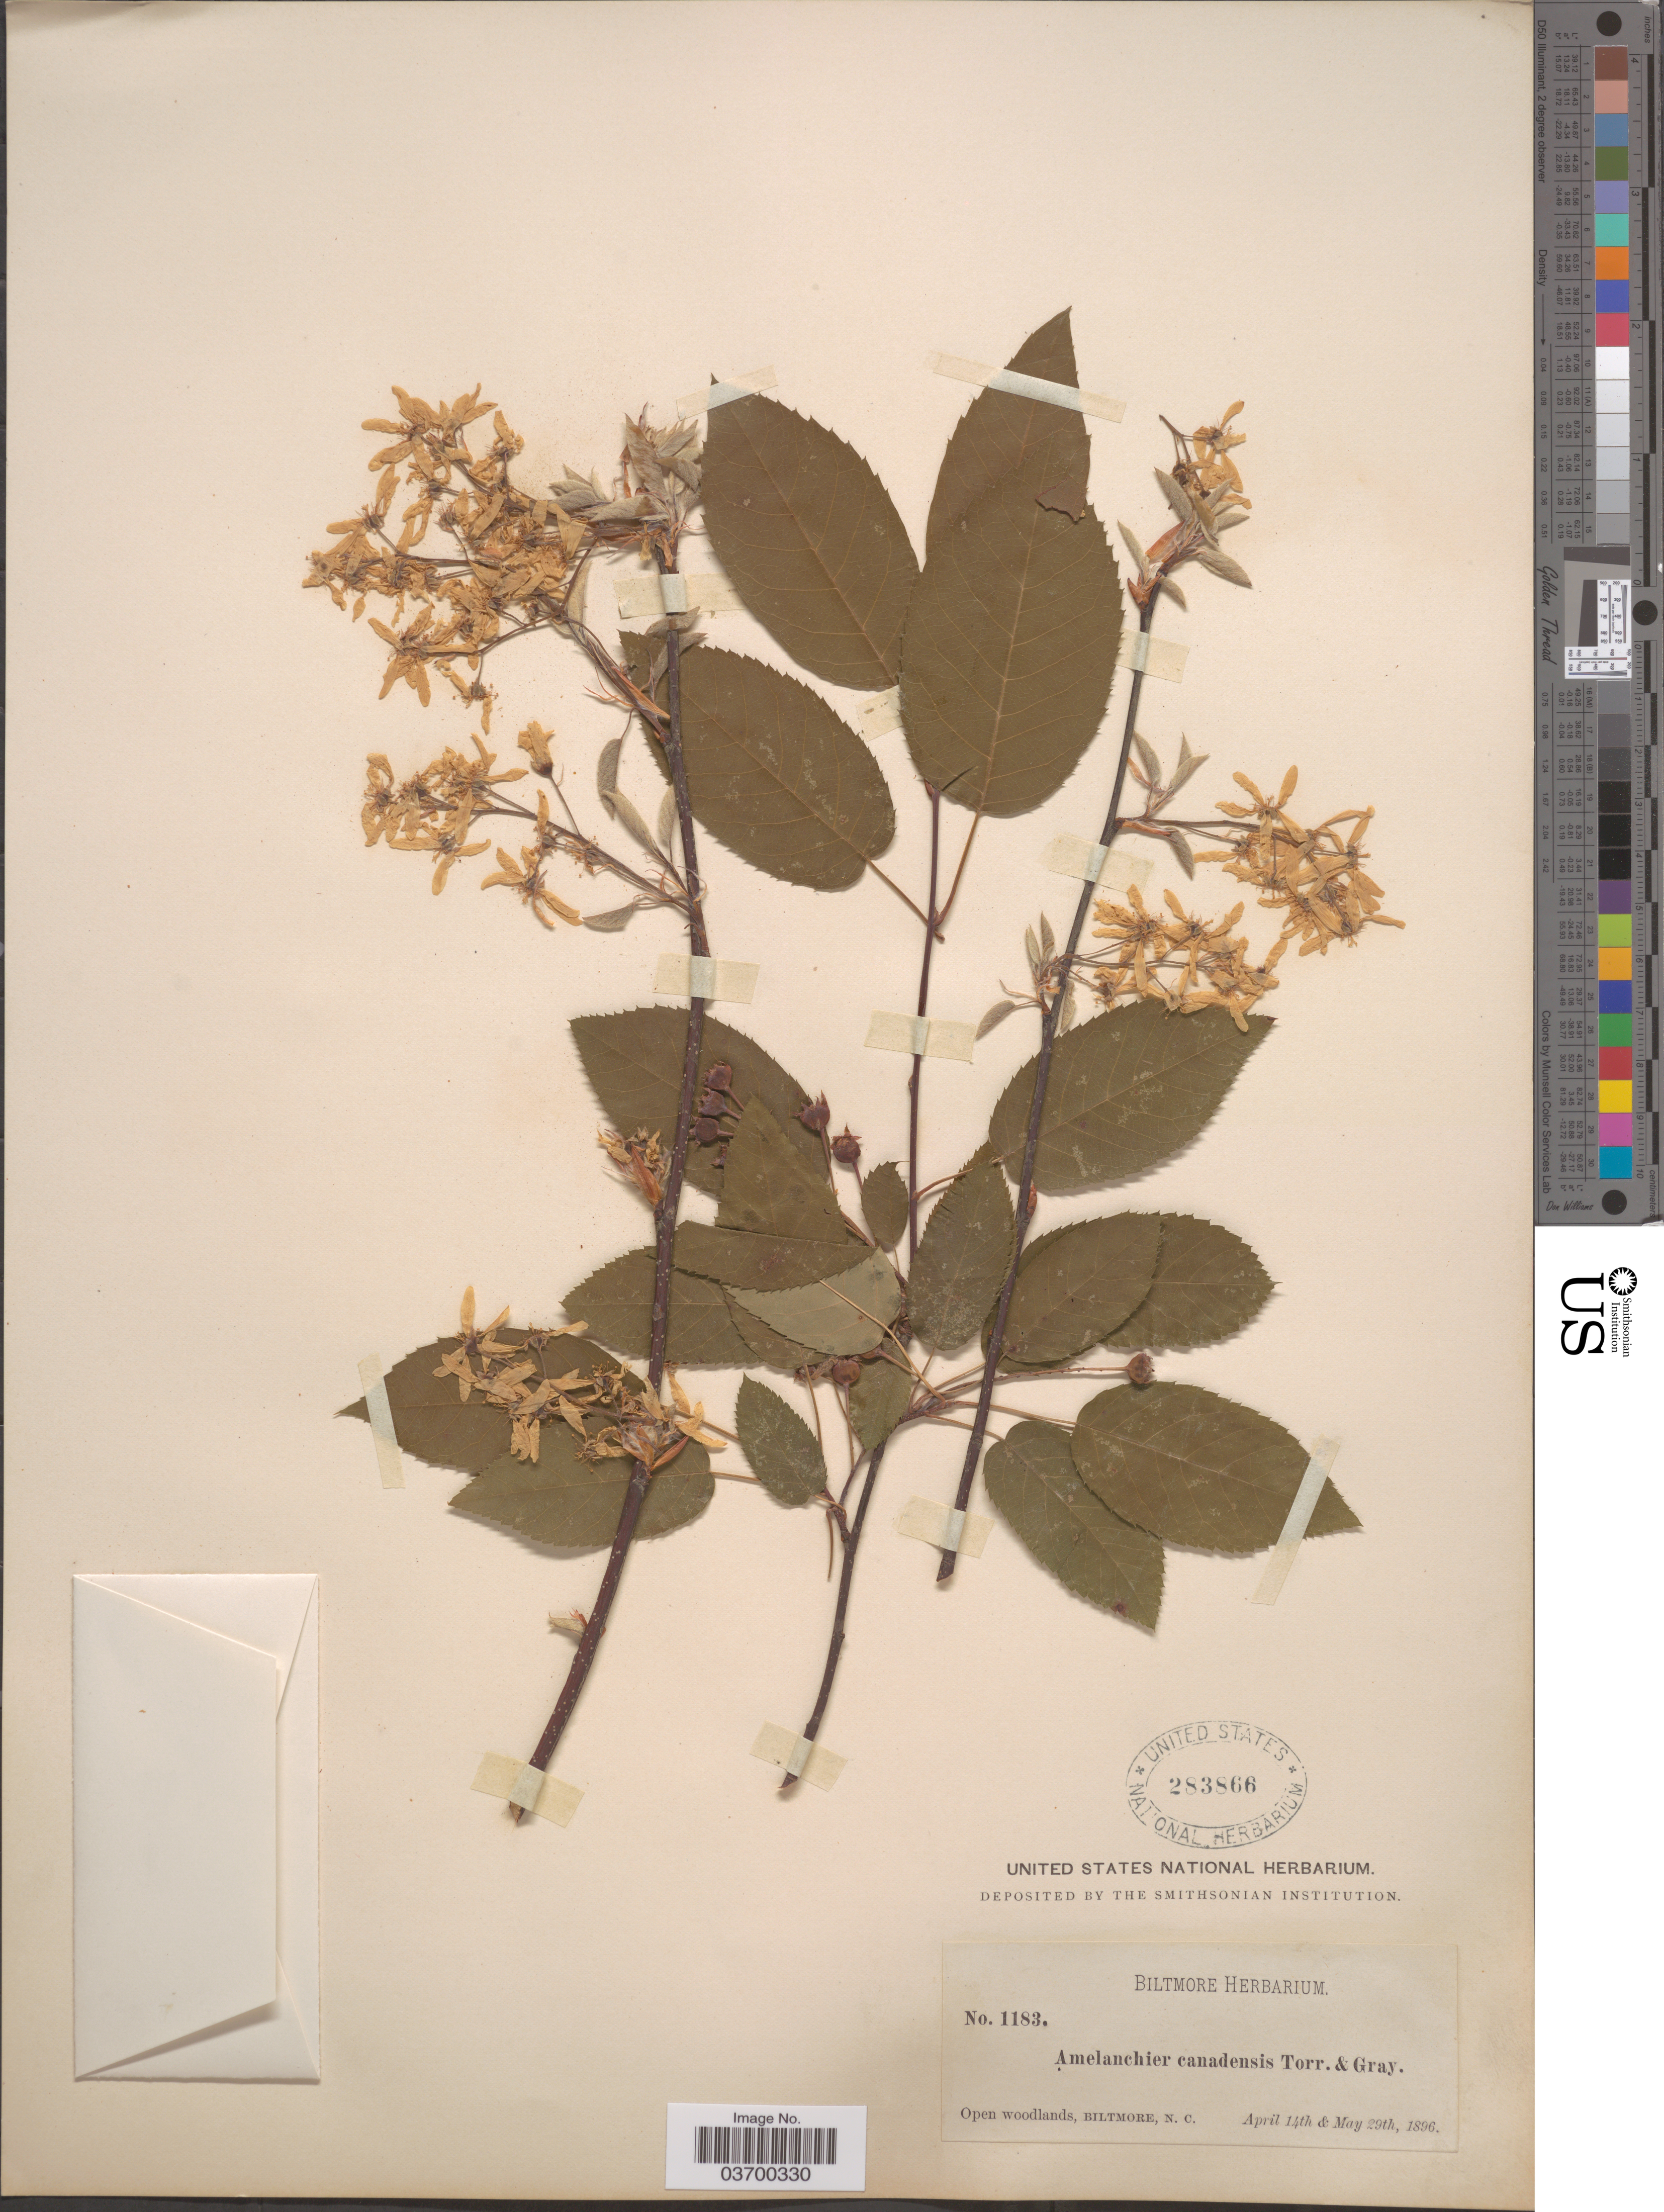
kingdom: Plantae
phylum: Tracheophyta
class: Magnoliopsida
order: Rosales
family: Rosaceae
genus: Amelanchier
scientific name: Amelanchier canadensis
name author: (L.) Medic.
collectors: ex herb. Biltmore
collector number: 1183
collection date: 1896-04-14/1896-05-29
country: United States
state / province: North Carolina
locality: Biltmore.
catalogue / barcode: US 283866